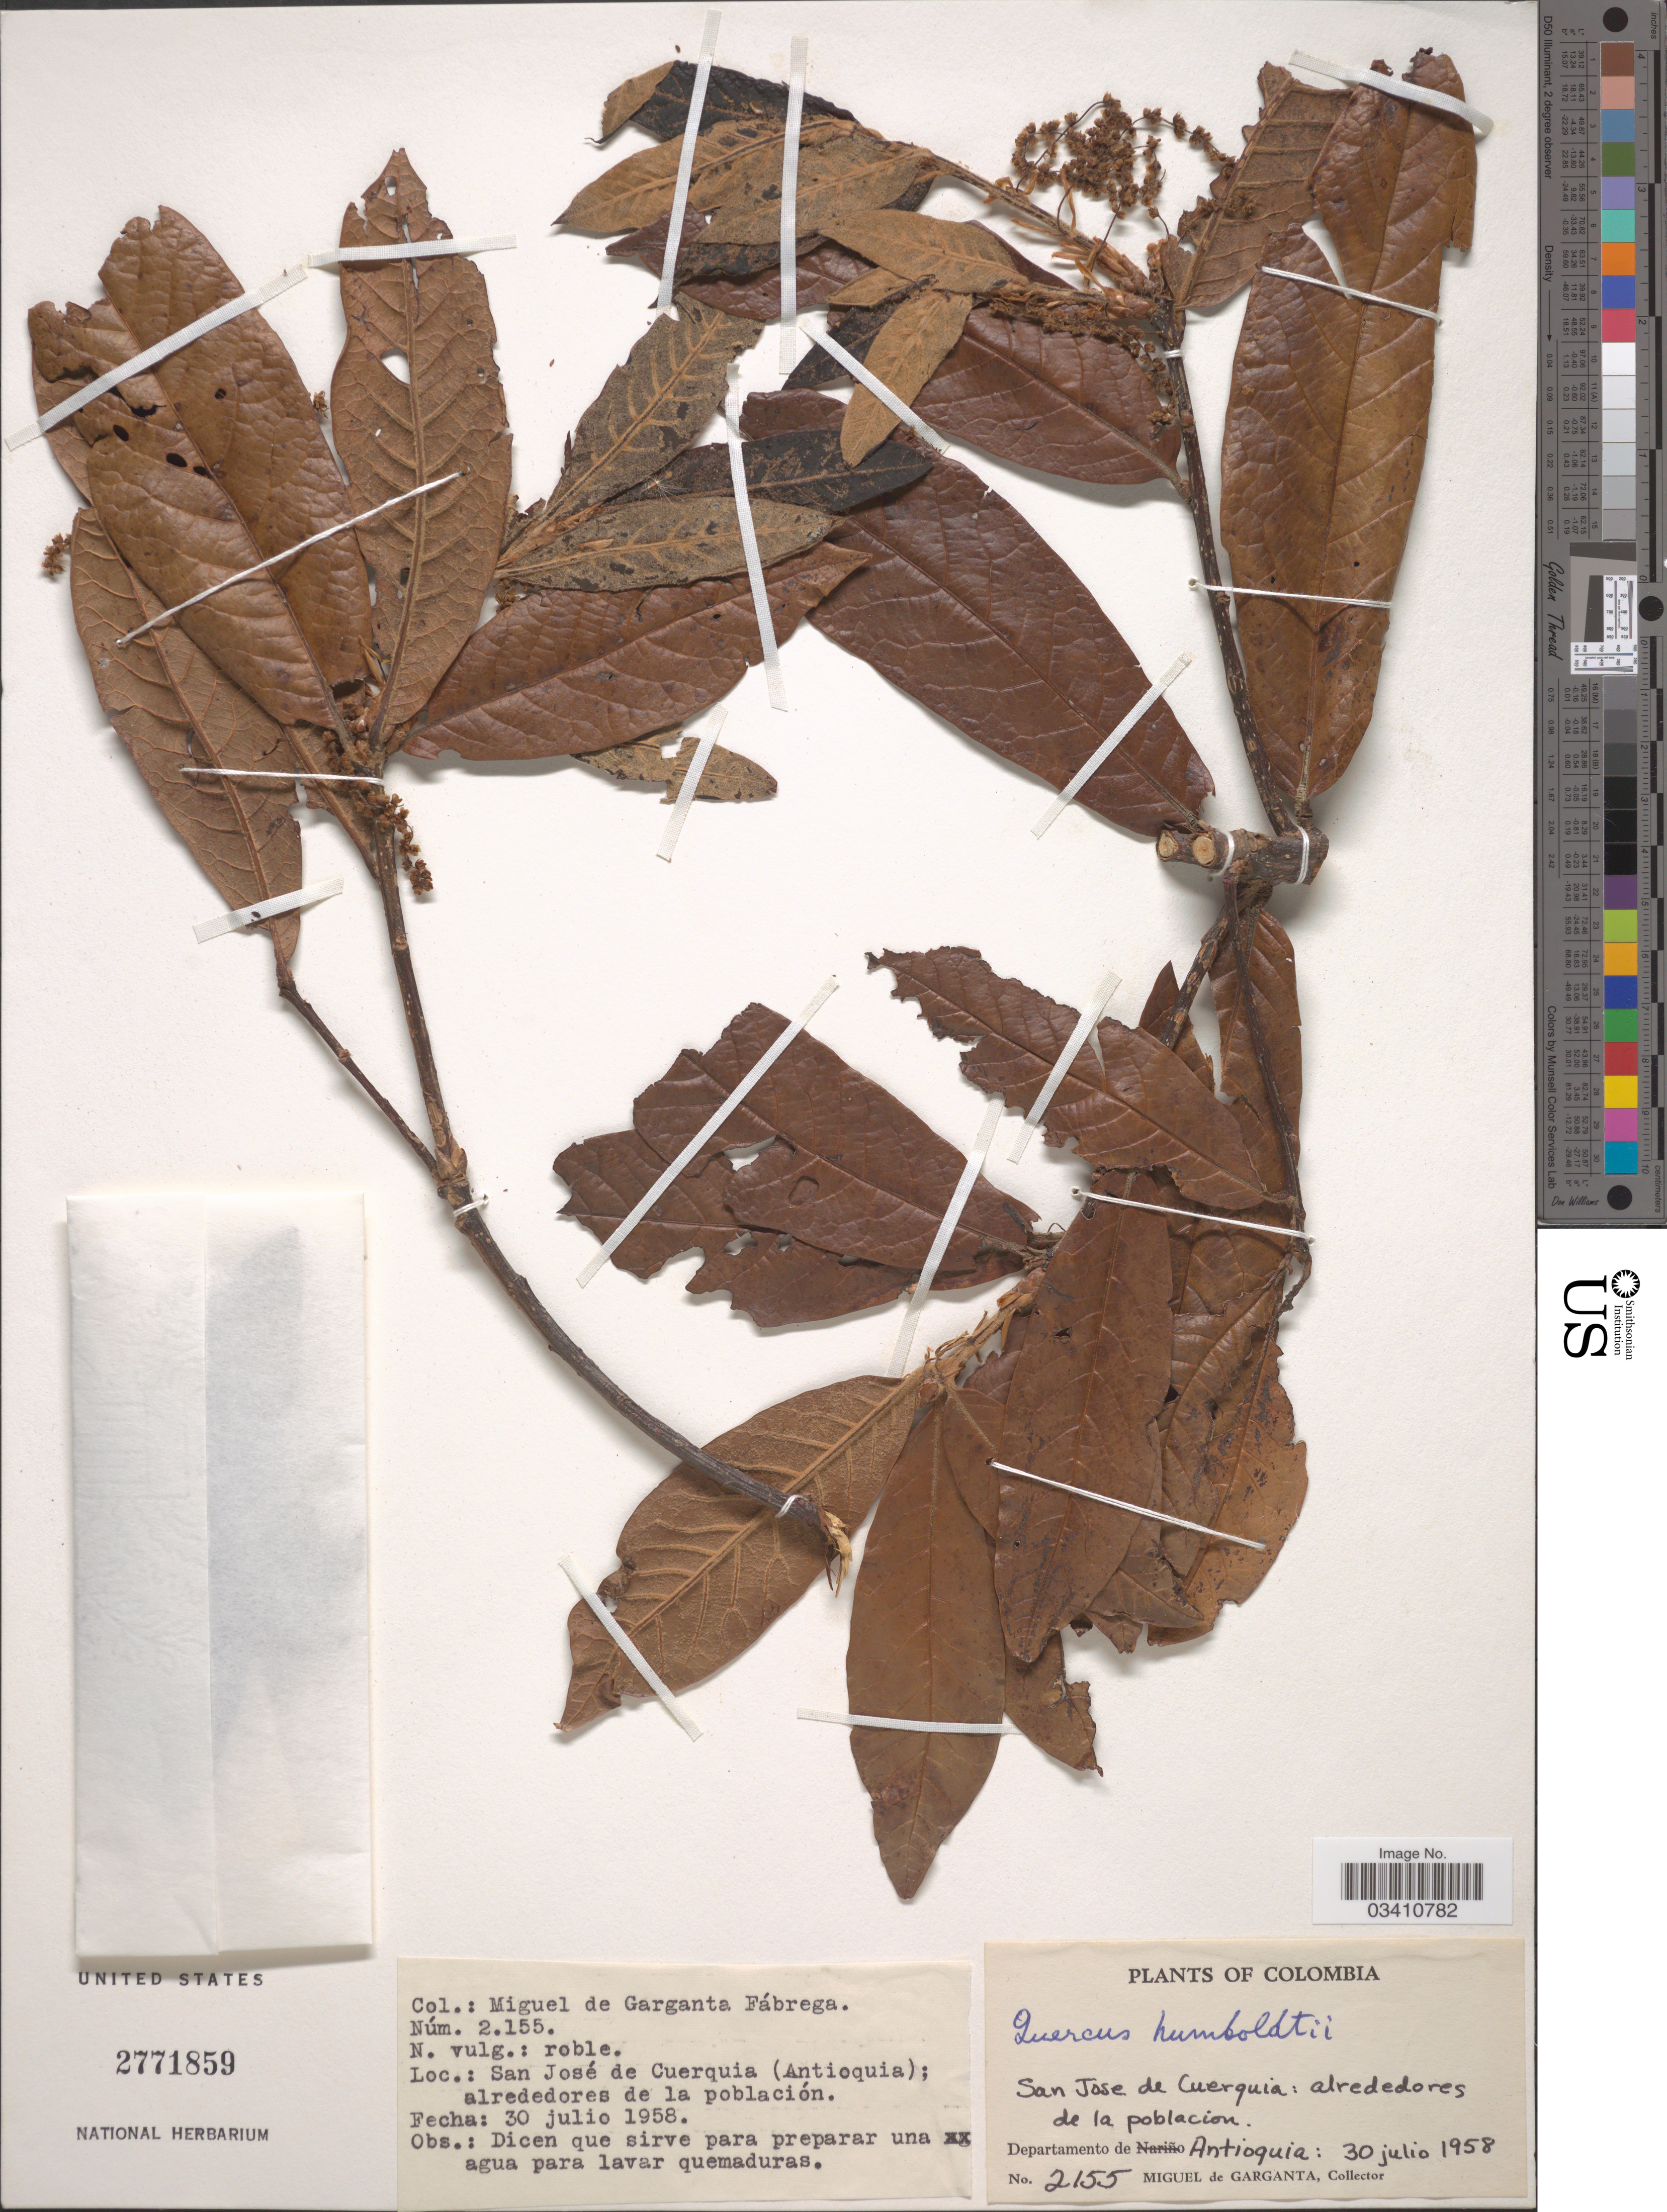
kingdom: Plantae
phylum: Tracheophyta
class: Magnoliopsida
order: Fagales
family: Fagaceae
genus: Quercus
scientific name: Quercus humboldtii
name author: Bonpl.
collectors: M. Fabrega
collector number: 2155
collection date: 1958-07-30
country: Colombia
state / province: Antioquia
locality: San José de Cuerquia: alrededores de la población. Departamento de Antioquia.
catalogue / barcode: US 2771859